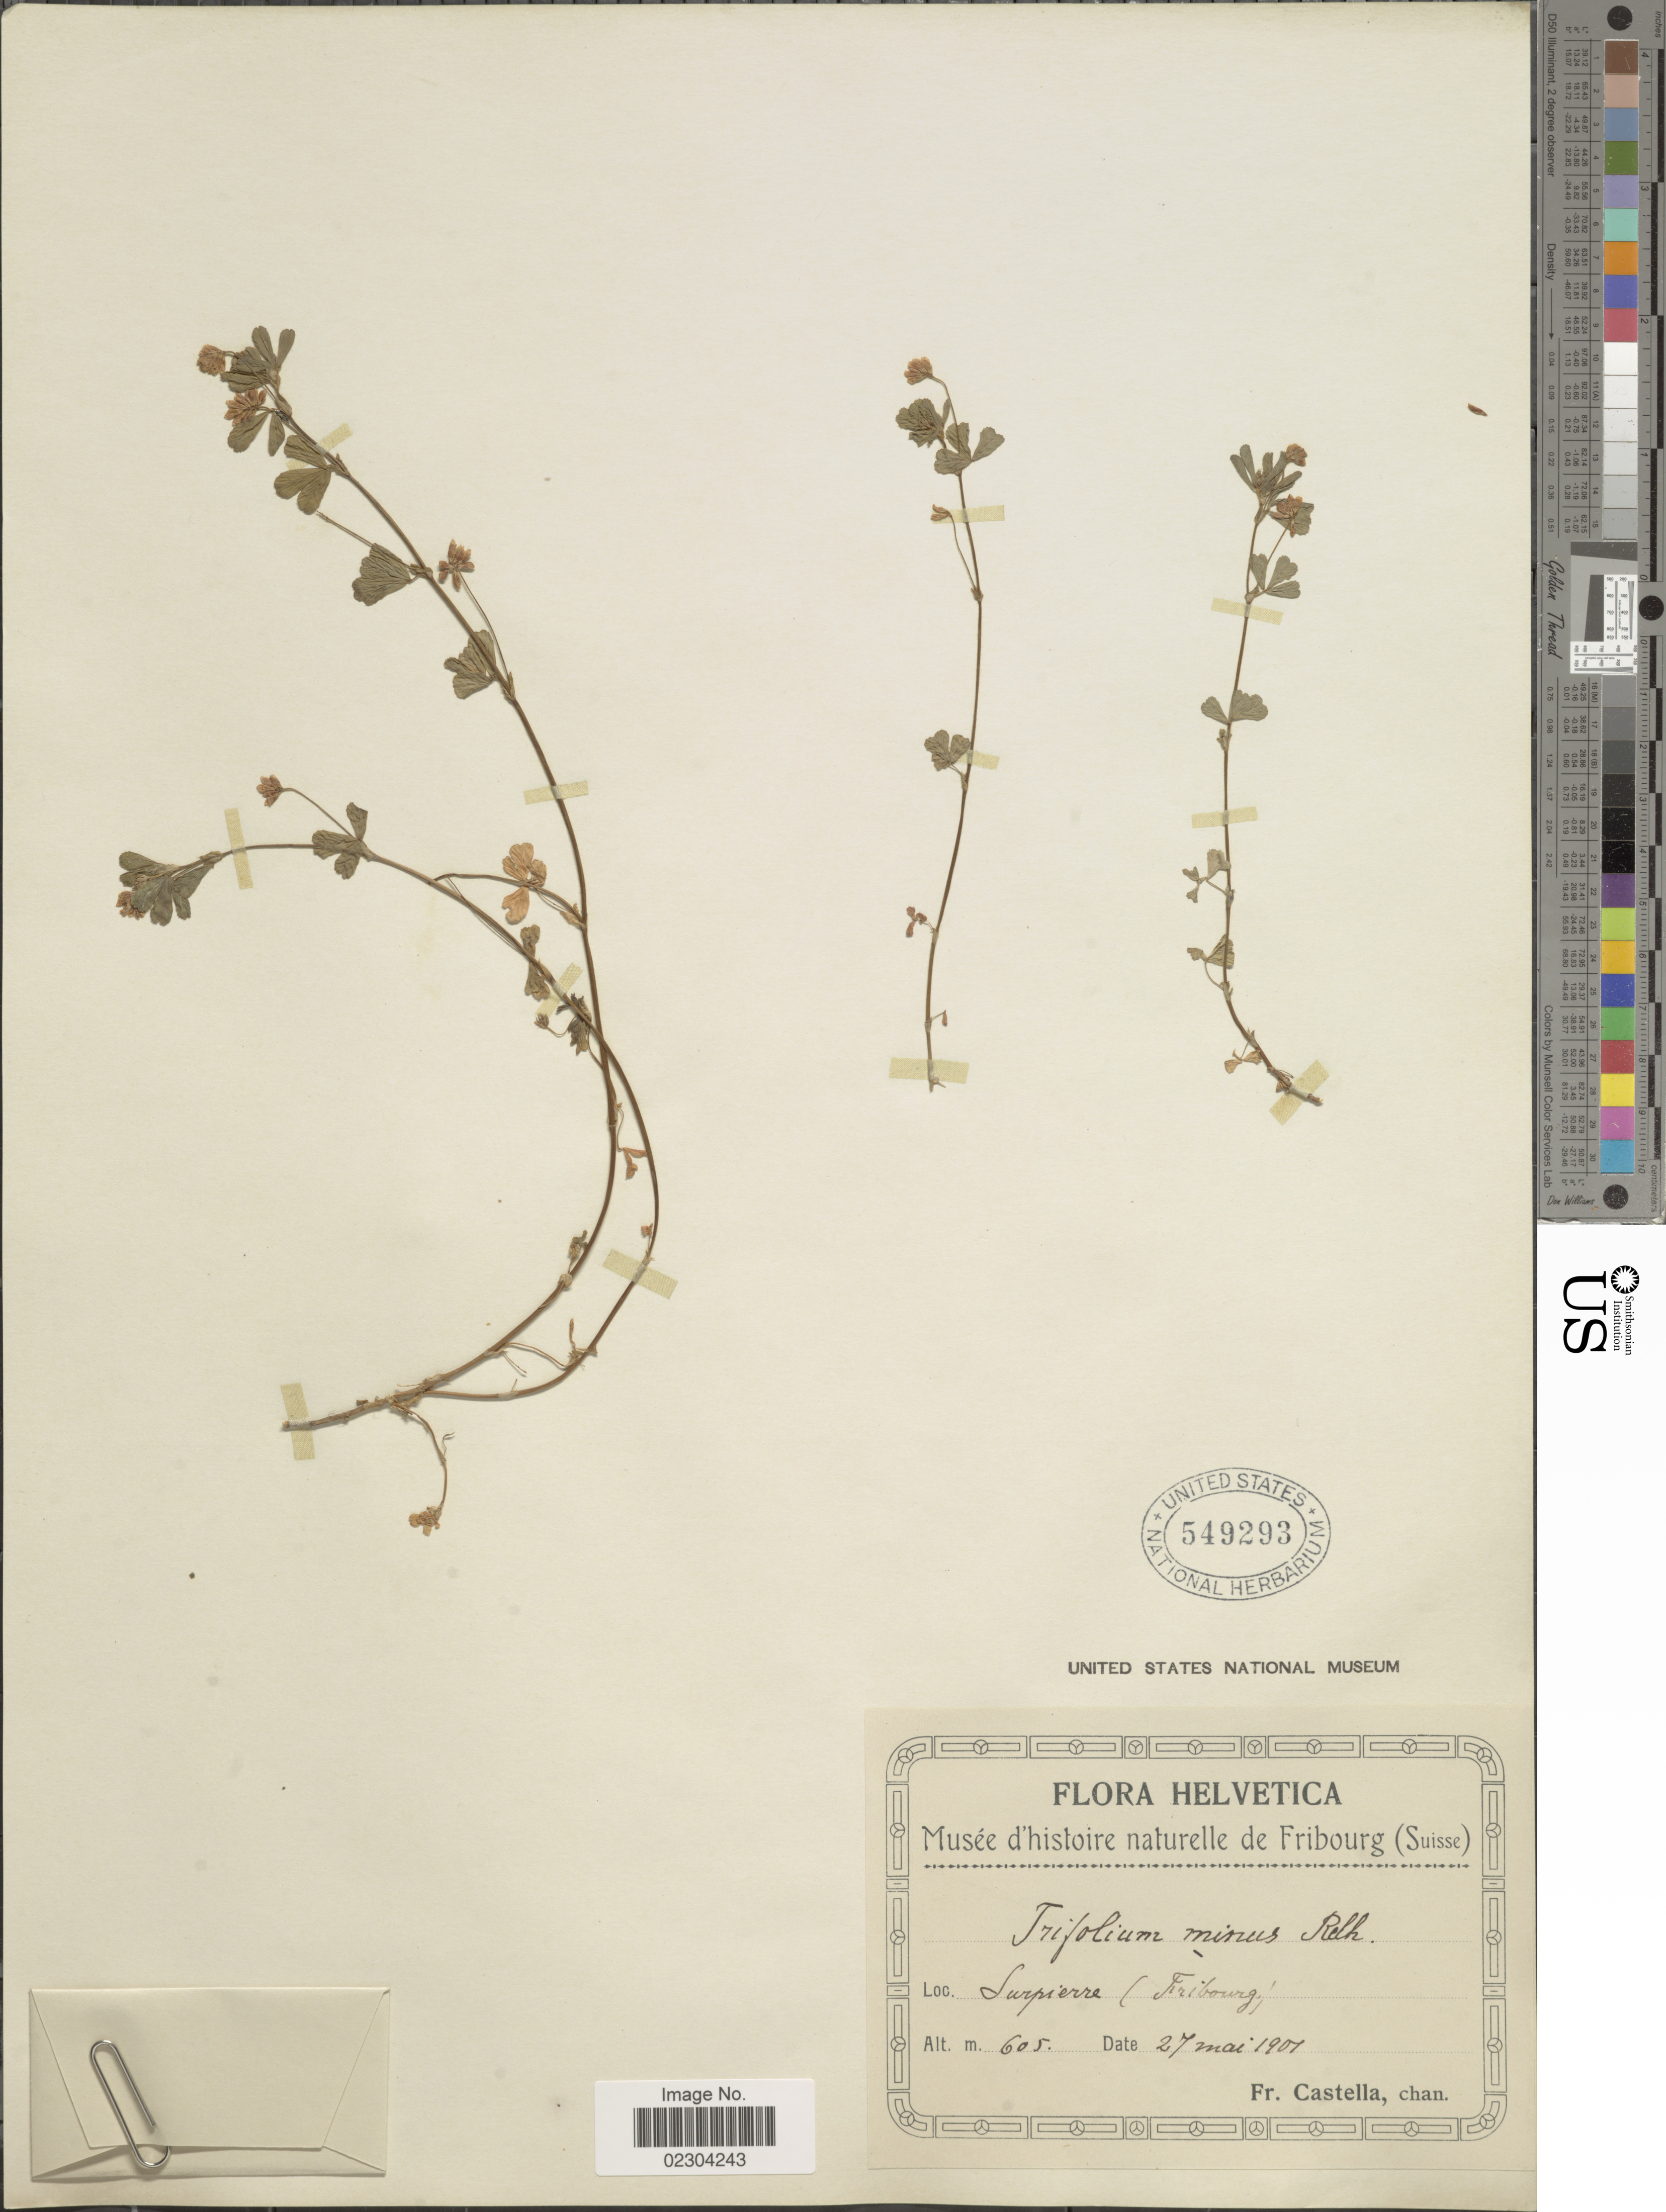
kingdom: Plantae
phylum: Tracheophyta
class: Magnoliopsida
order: Fabales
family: Fabaceae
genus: Trifolium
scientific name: Trifolium minus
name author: Sm.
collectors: -. Castella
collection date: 1901-05-27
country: Switzerland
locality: Helvetica. Surpierre ( Fribourg)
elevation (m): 605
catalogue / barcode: US 549293